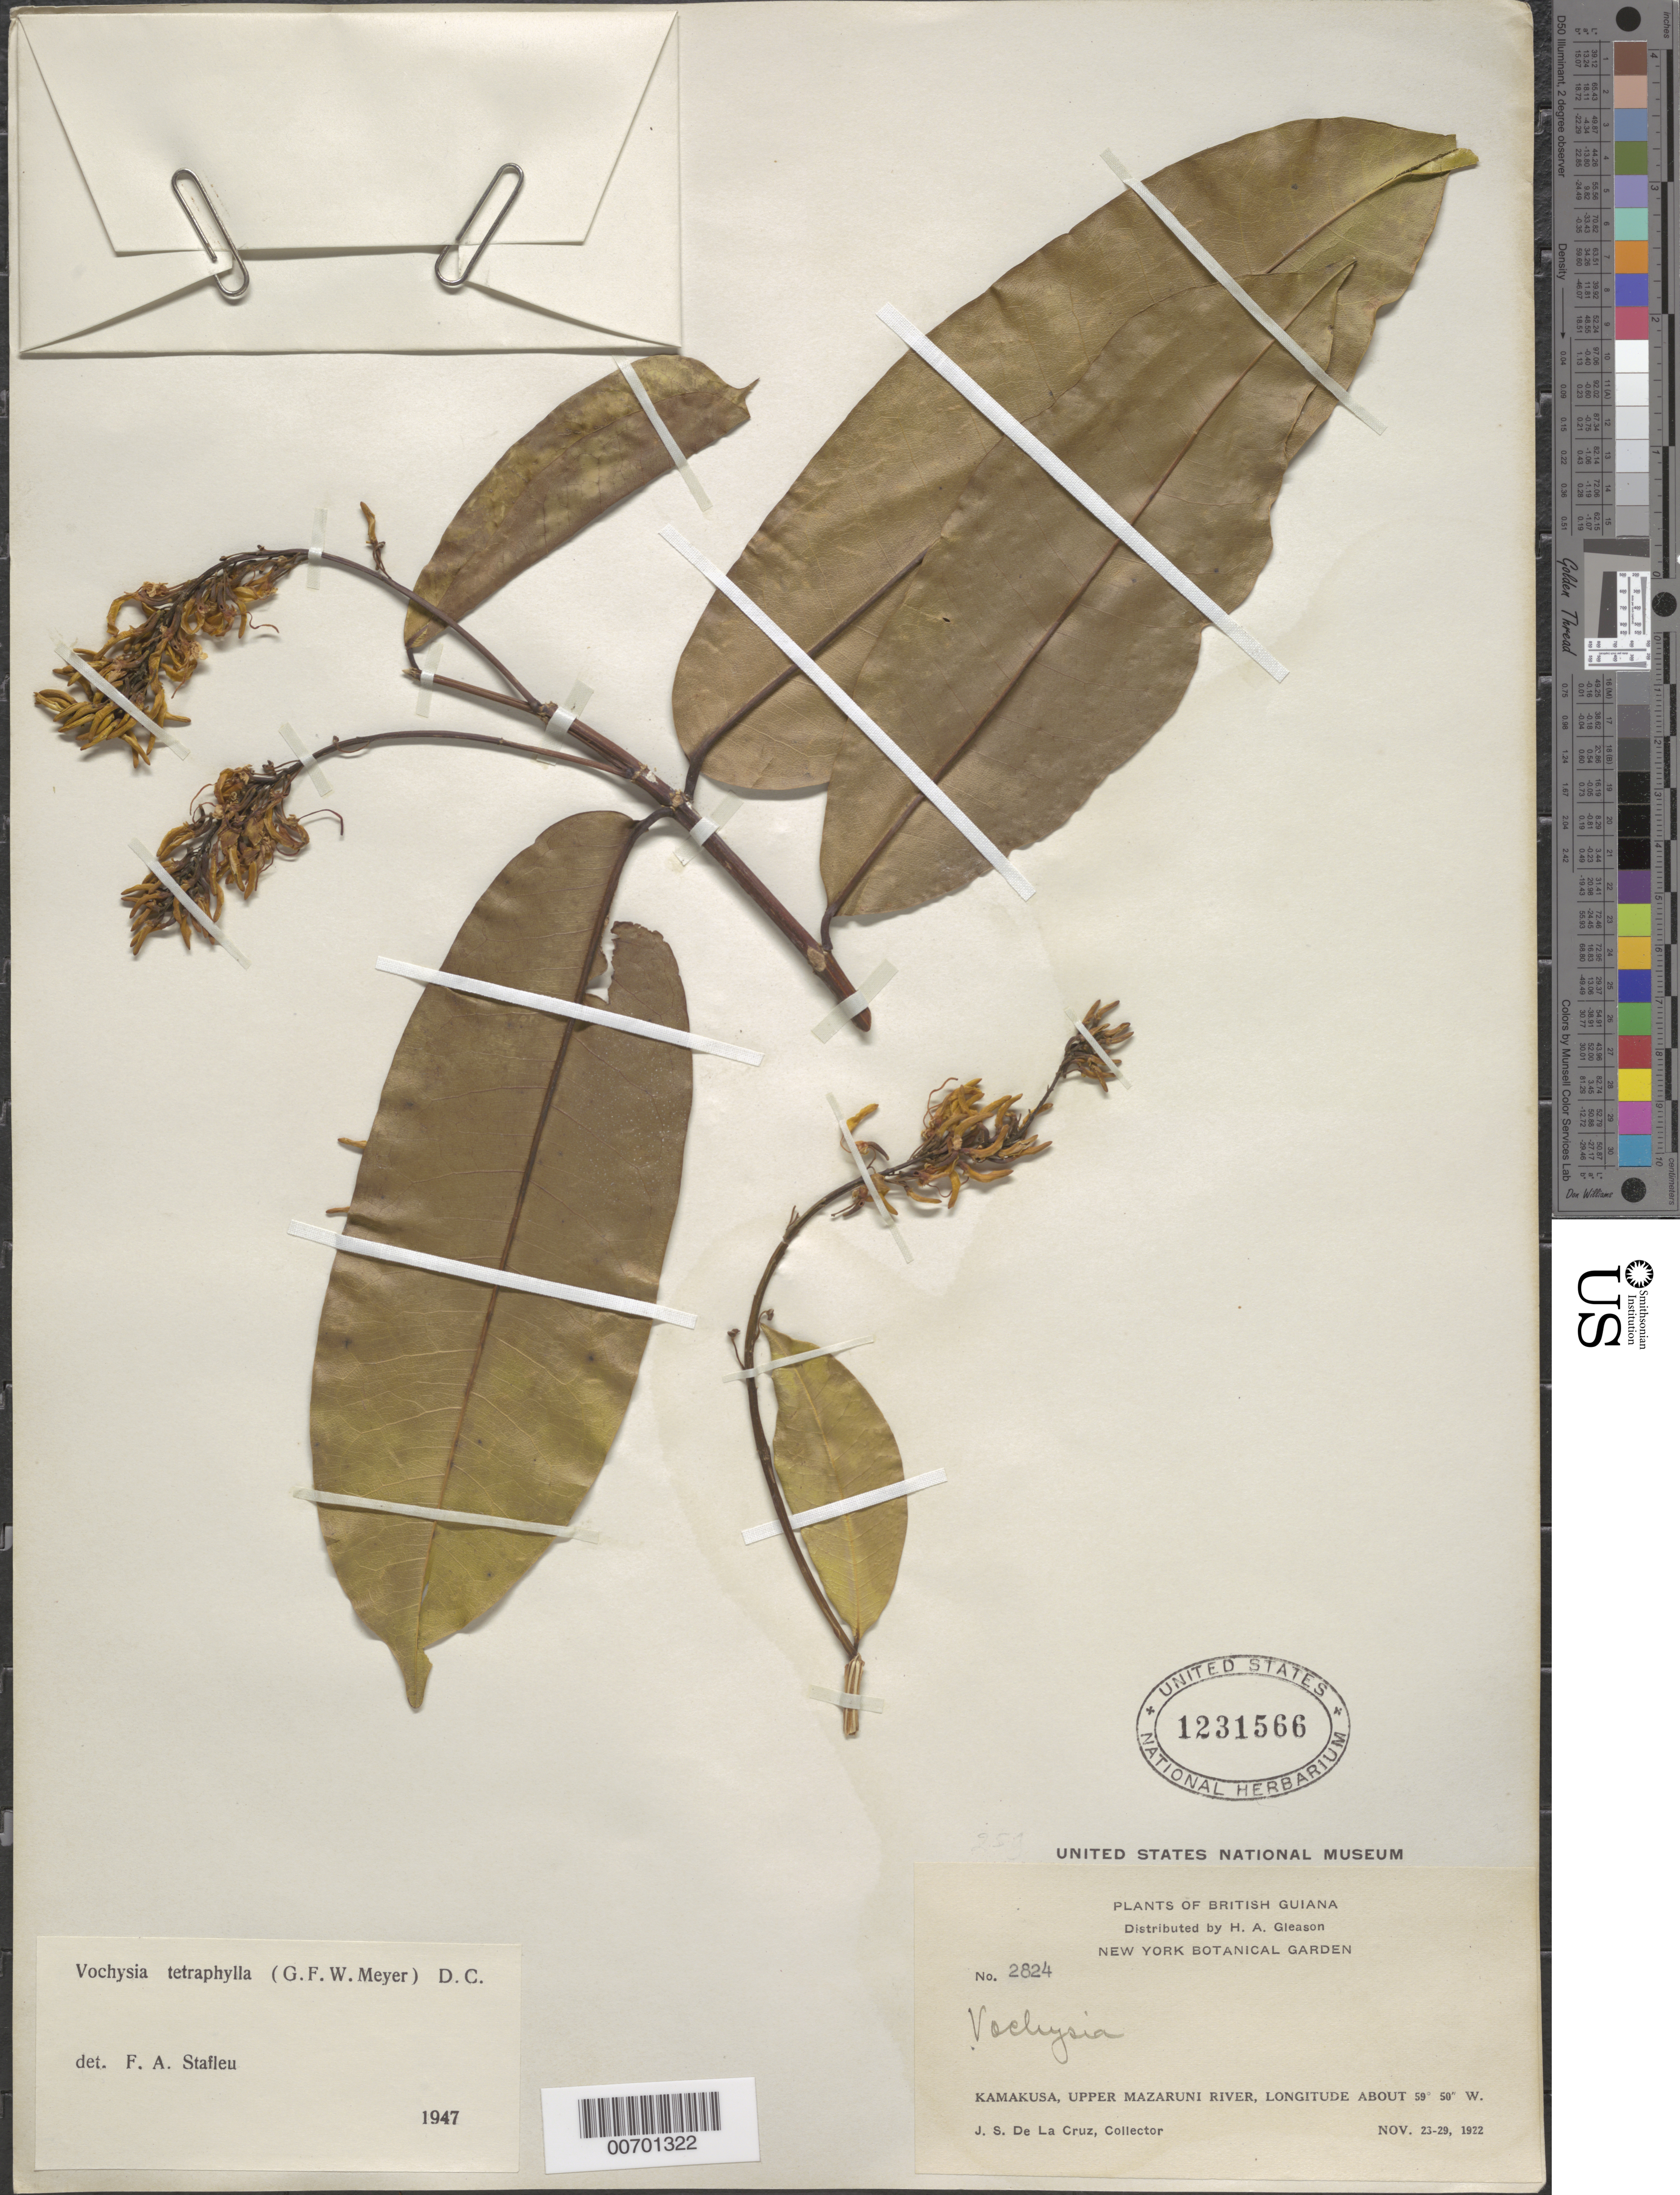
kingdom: Plantae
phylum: Tracheophyta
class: Magnoliopsida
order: Myrtales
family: Vochysiaceae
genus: Vochysia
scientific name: Vochysia tetraphylla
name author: (G. Mey.) DC.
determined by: Stafleu, F. A.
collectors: J. S. de la Cruz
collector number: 2824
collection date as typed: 23-Nov-22 to 29-Nov-22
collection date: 1922-11-23/1922-11-29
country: Guyana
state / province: Cuyuni-Mazaruni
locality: Kamakusa, Upper Mazaruni R.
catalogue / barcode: US 1231566